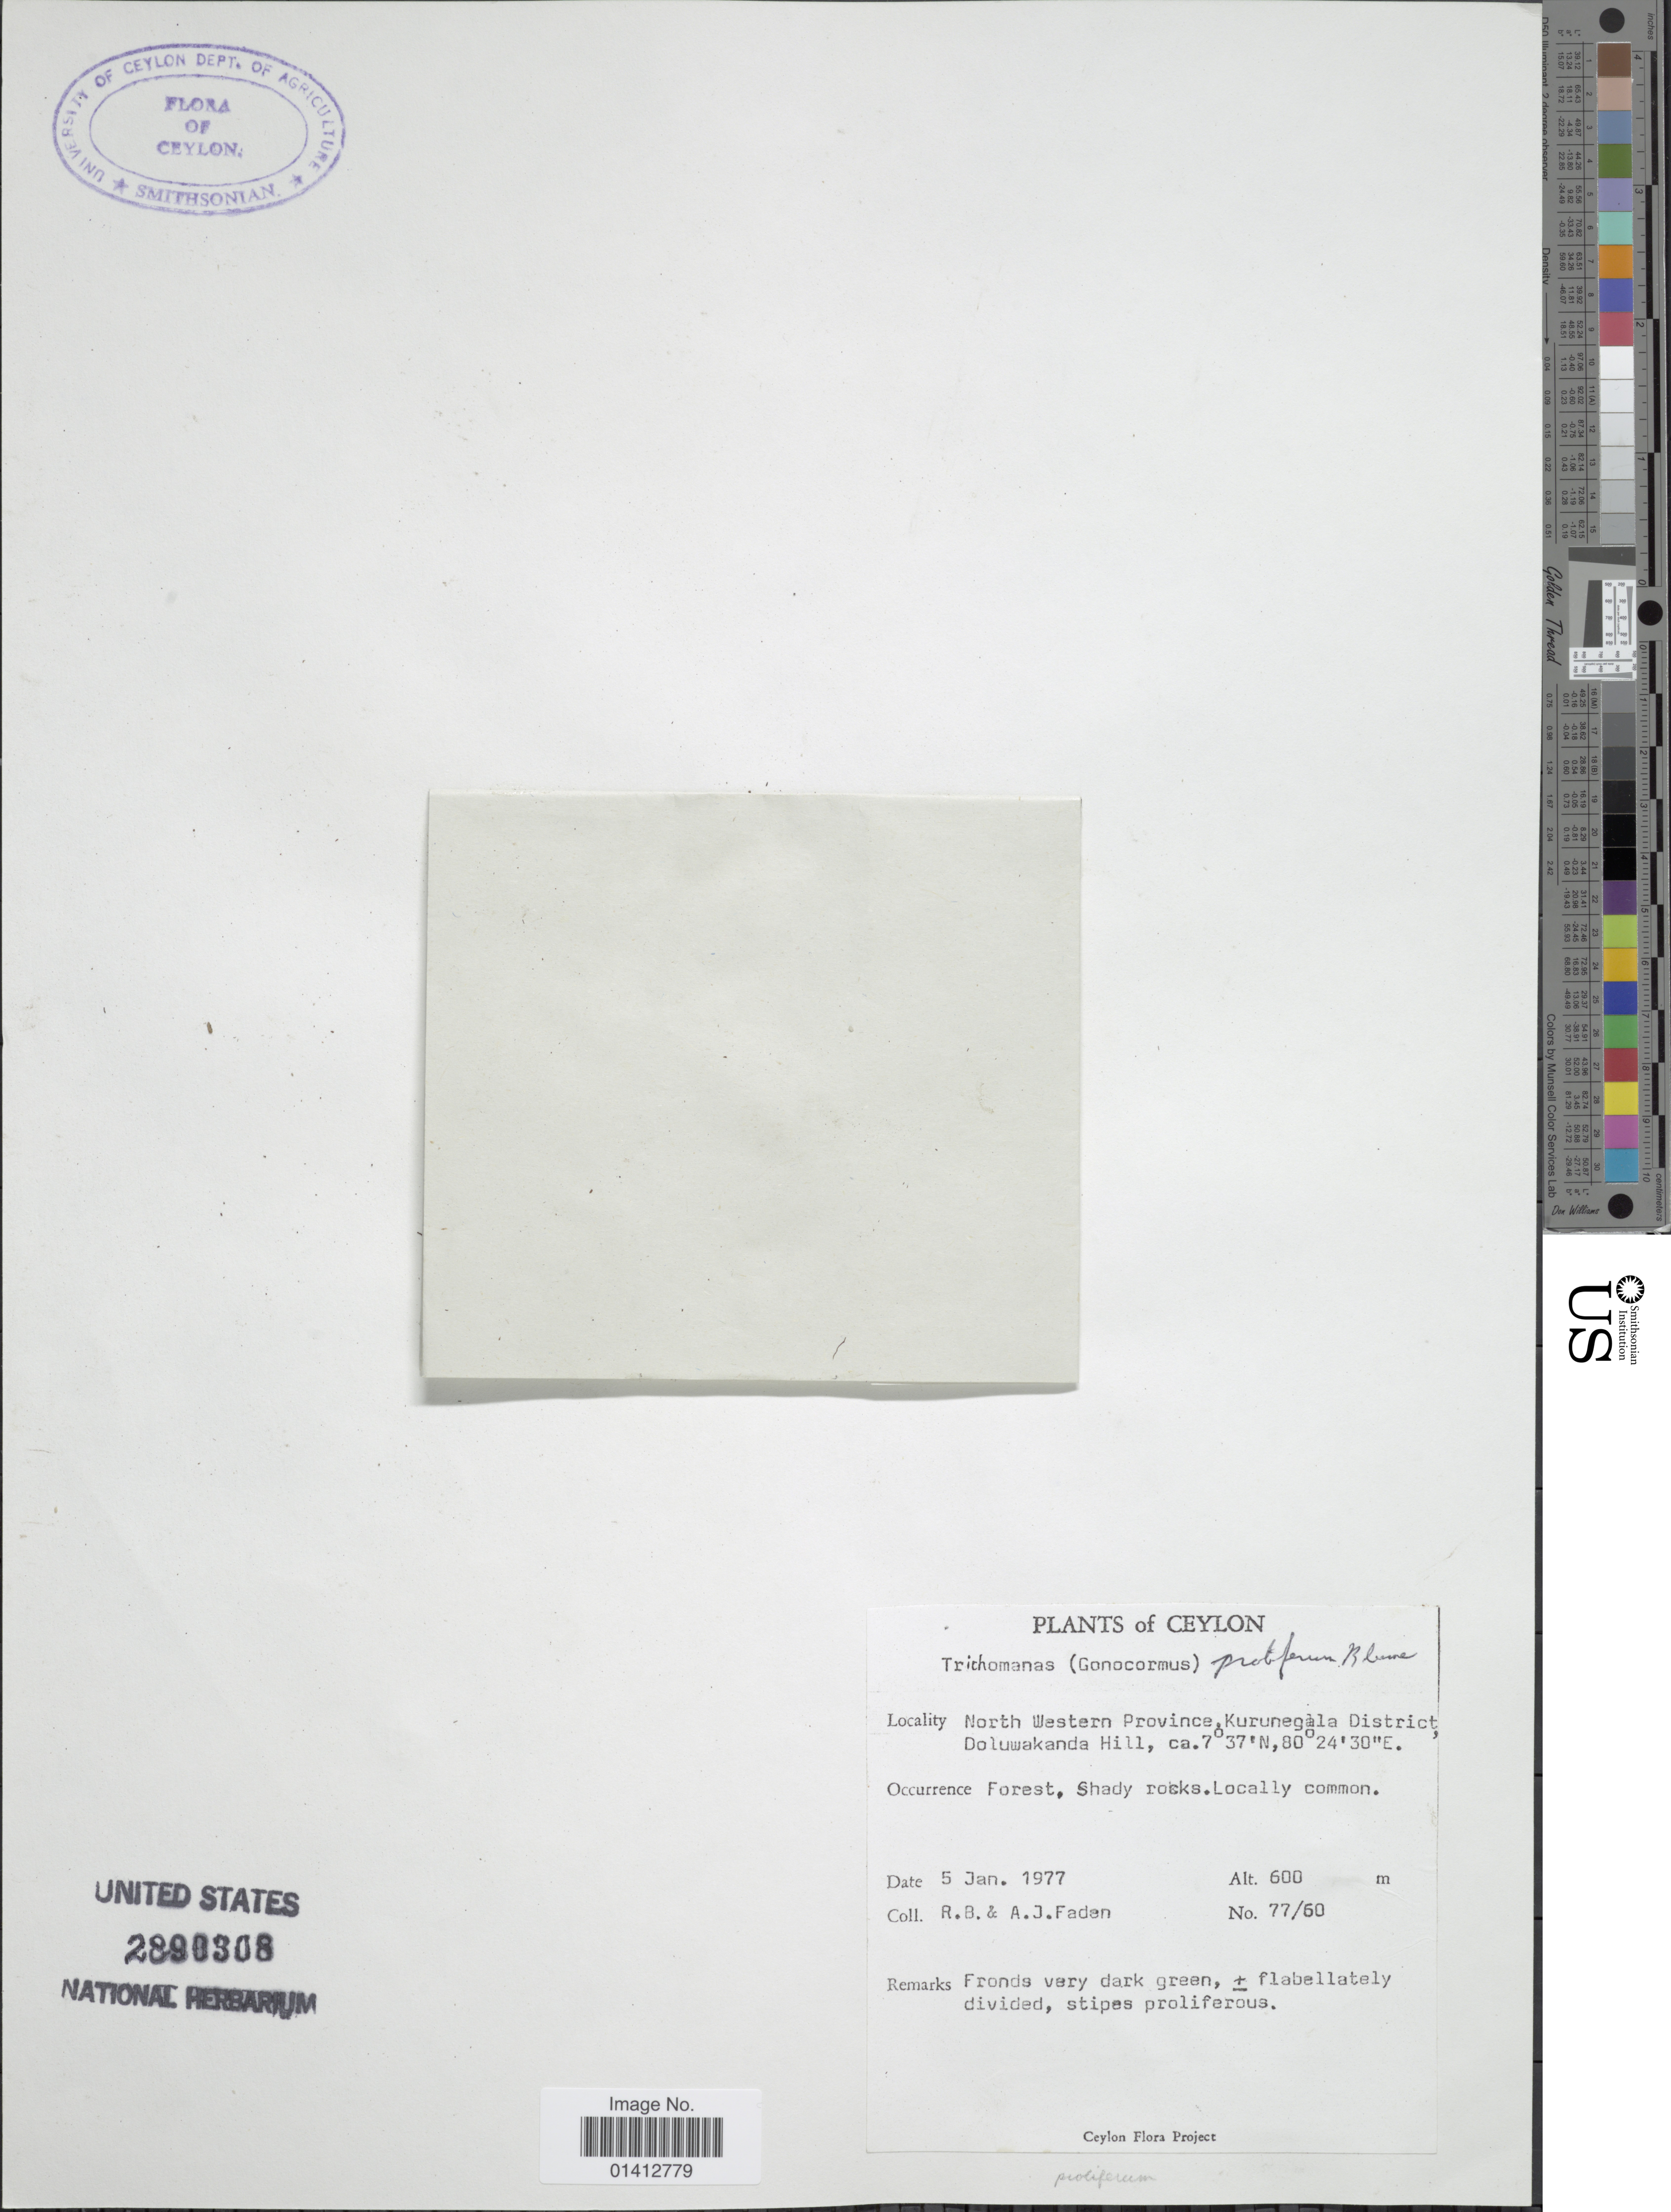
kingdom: Plantae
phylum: Tracheophyta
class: Polypodiopsida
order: Hymenophyllales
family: Hymenophyllaceae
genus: Crepidomanes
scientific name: Crepidomanes proliferum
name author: (Blume) Bostock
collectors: R. B. Faden & A. J. Faden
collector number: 77/60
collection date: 1977-01-05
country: Sri Lanka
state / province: North Western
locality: Ceylon, Kurunegala District, Doluwakanda Hill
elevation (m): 600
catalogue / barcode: US 2890308